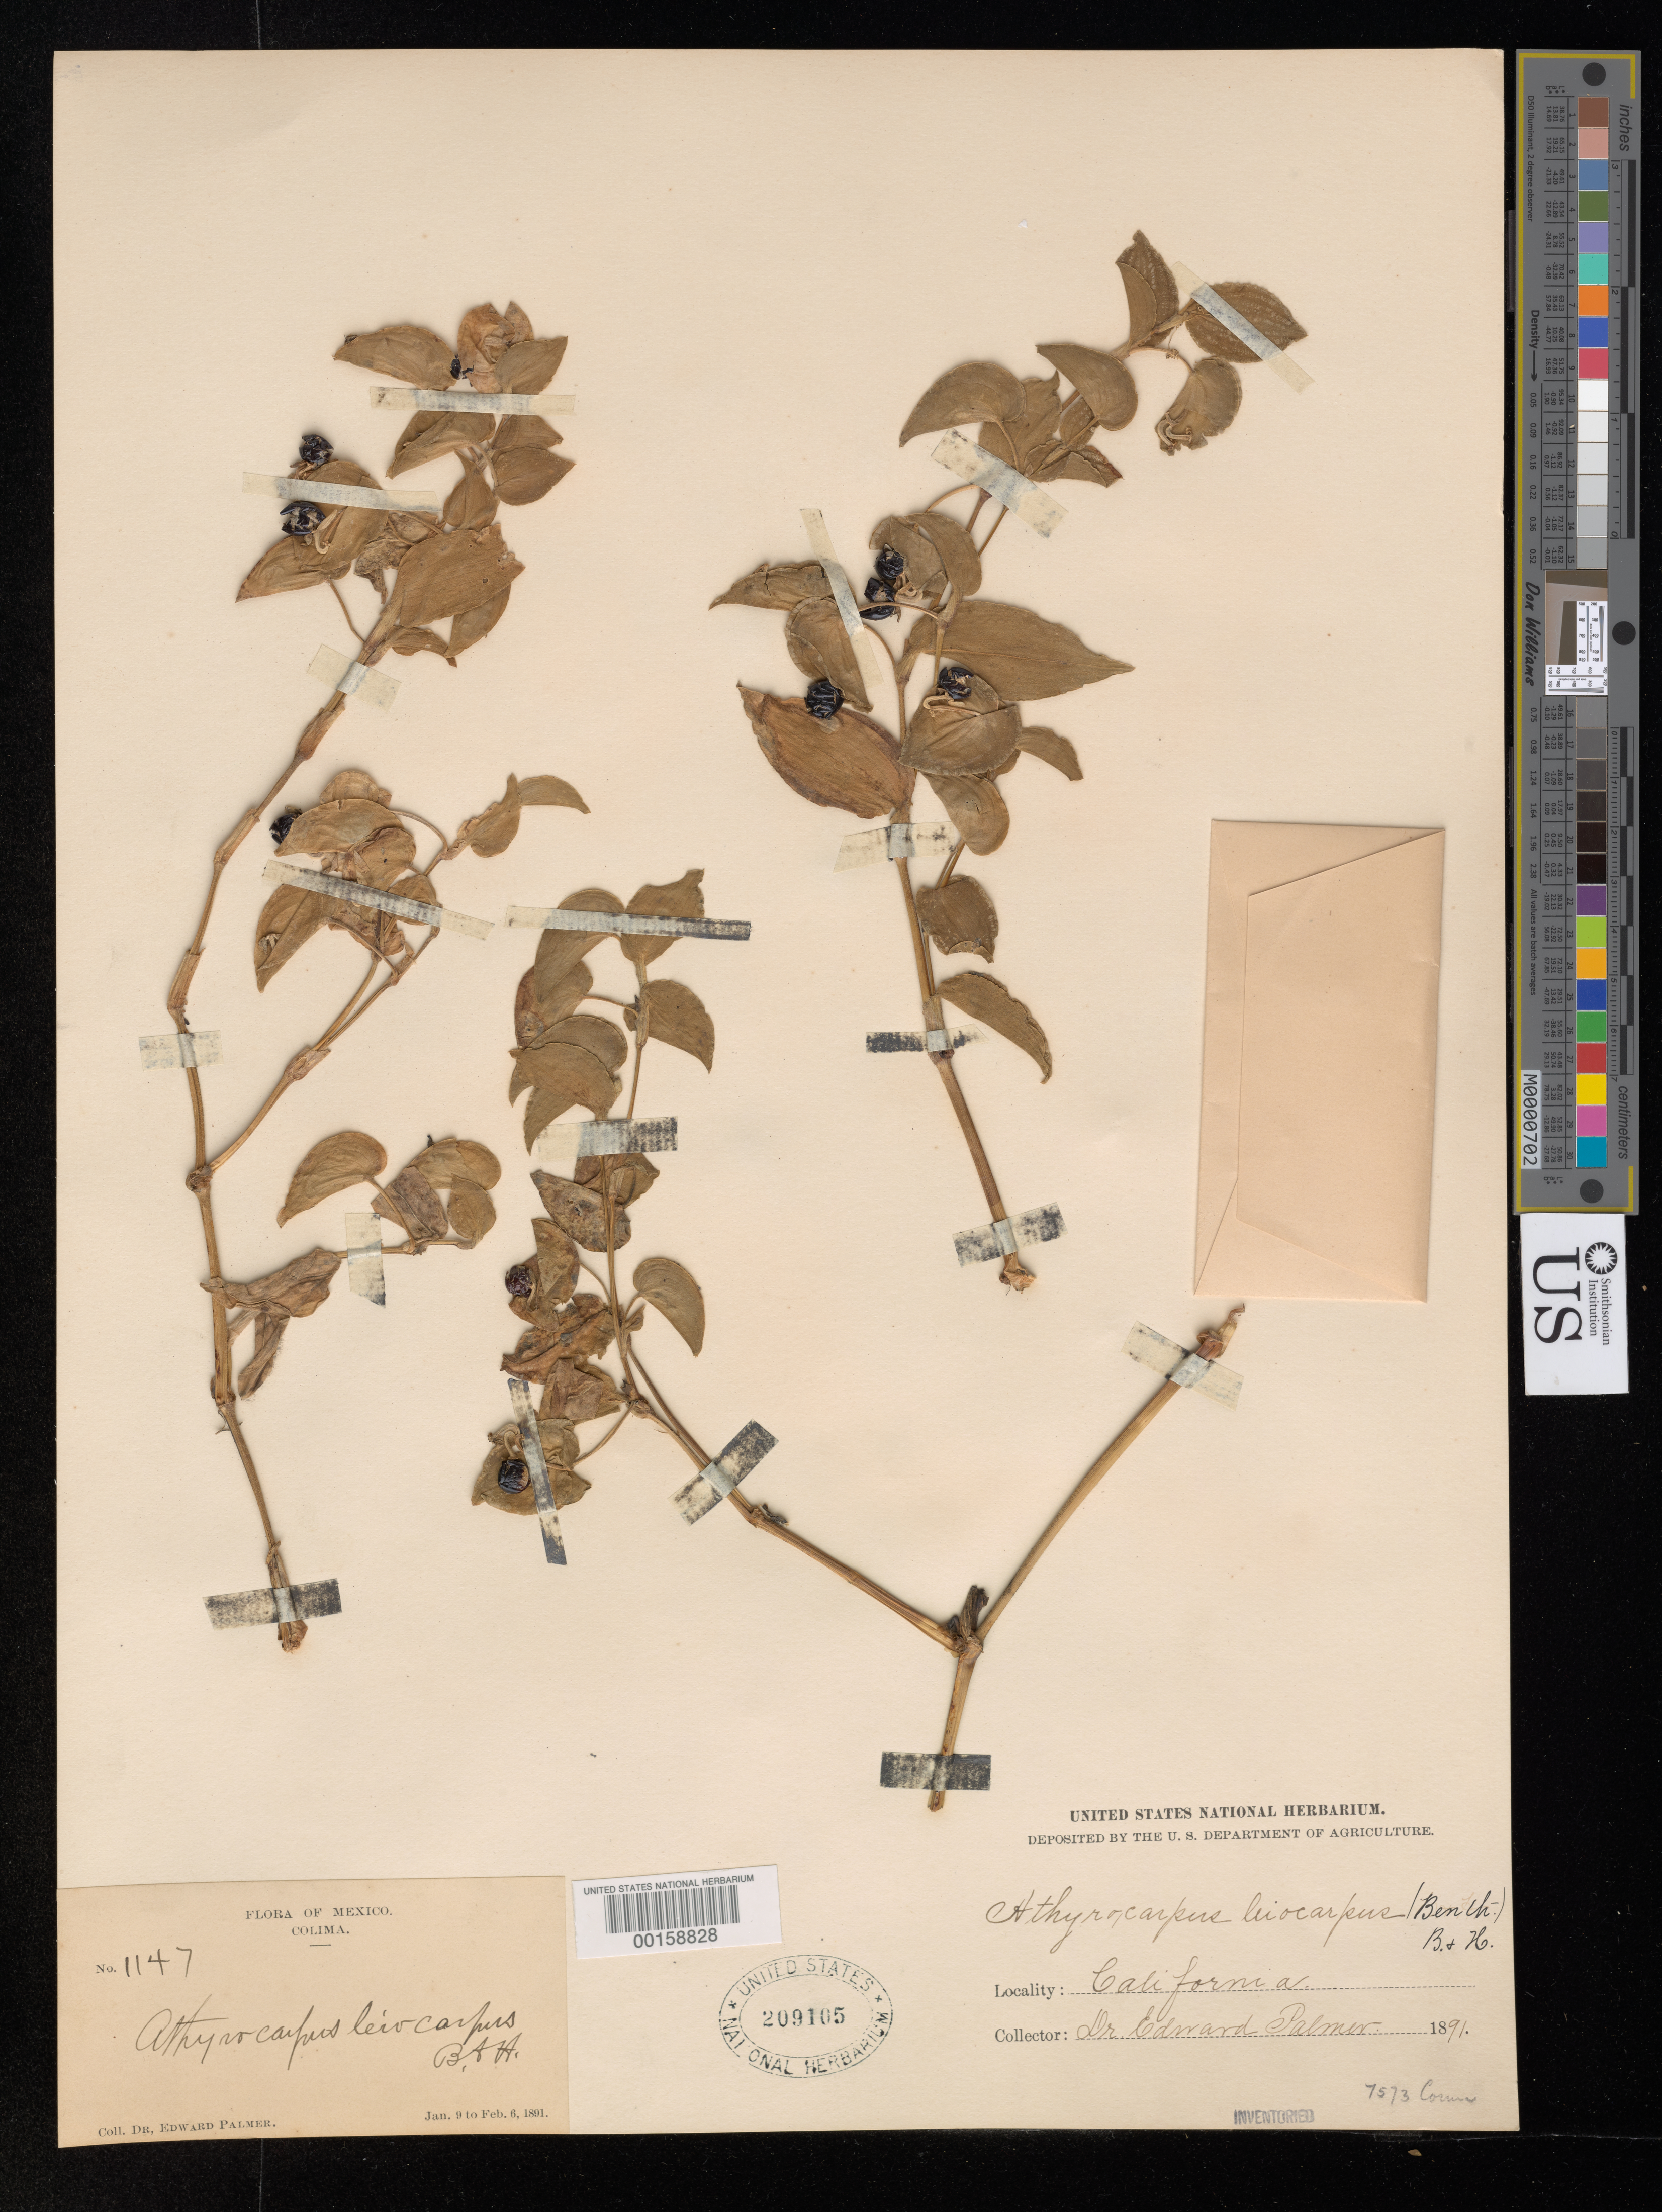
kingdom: Plantae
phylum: Tracheophyta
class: Liliopsida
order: Commelinales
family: Commelinaceae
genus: Commelina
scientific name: Commelina leiocarpa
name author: Benth.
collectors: E. Palmer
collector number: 1147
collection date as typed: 09 Jan 1891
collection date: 1891-01-09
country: Mexico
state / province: Colima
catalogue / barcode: US 209105